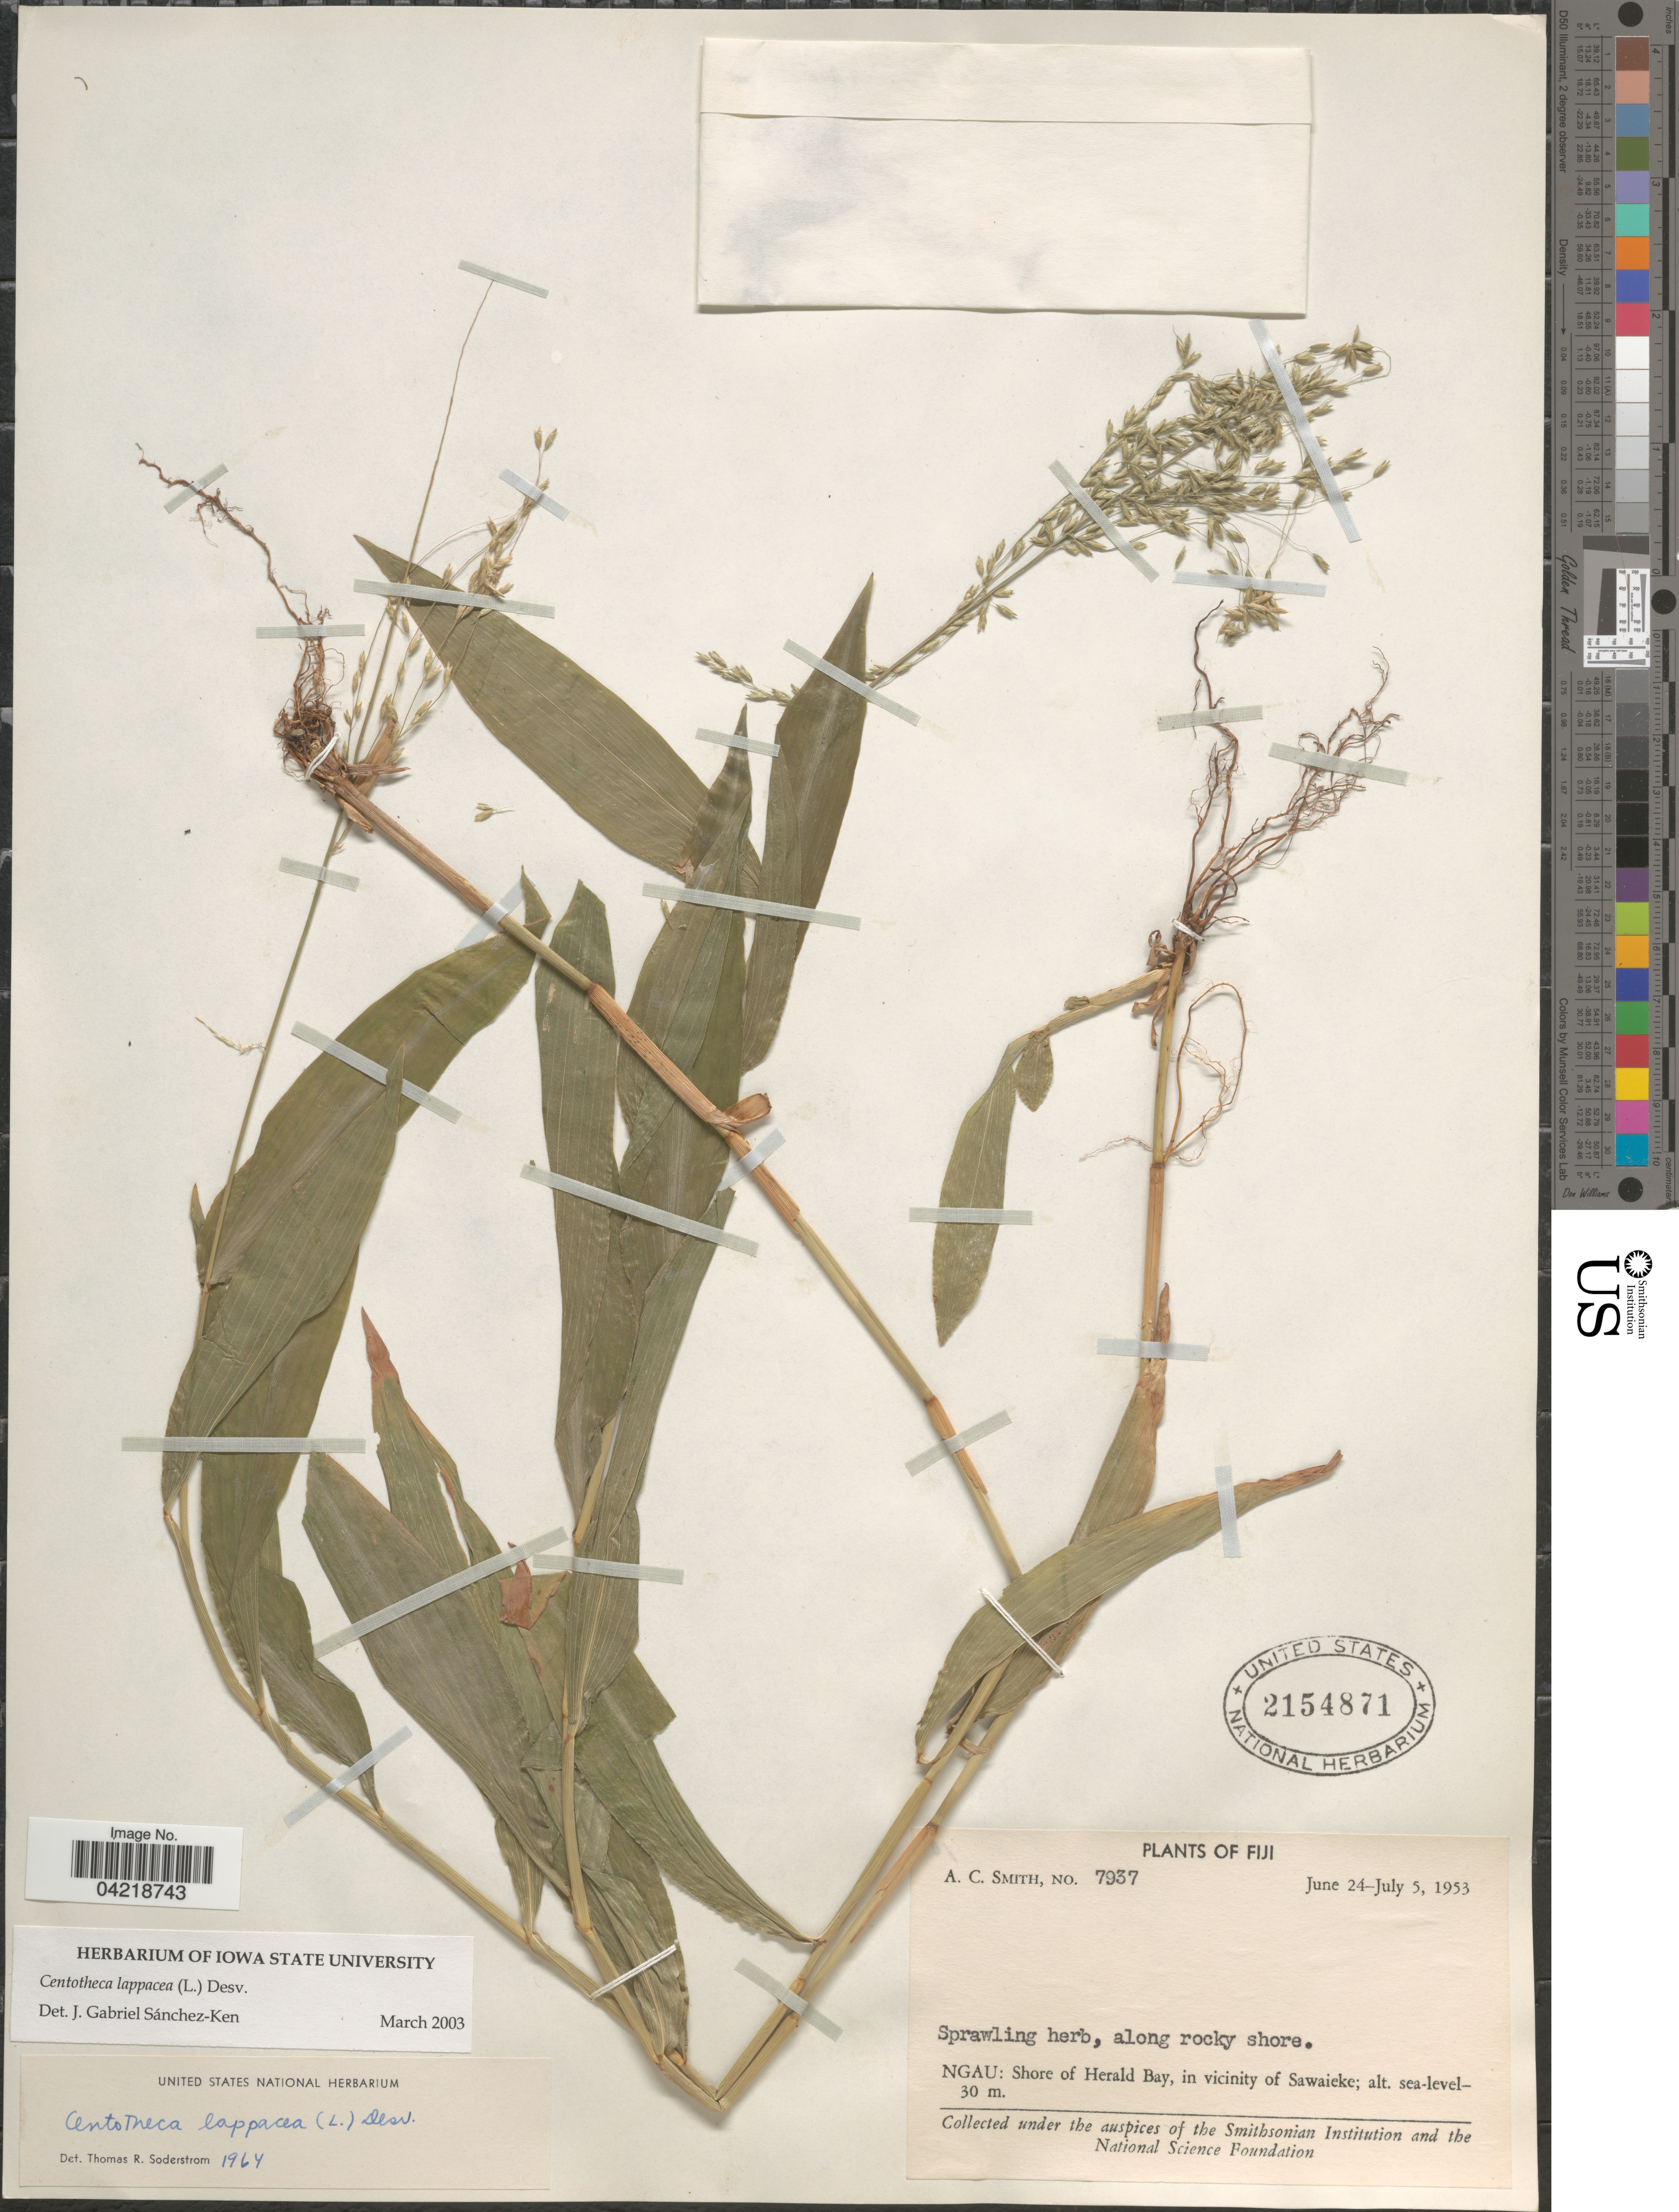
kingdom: Plantae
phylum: Tracheophyta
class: Liliopsida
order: Poales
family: Poaceae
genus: Centotheca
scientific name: Centotheca lappacea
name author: (L.) Desv.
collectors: A. C. Smith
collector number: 7937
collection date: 1953-06-24/1953-07-05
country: Fiji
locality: Ngau: Shore of Herald Bay, in vicinity of Sawaieke.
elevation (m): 0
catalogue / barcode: US 2154871